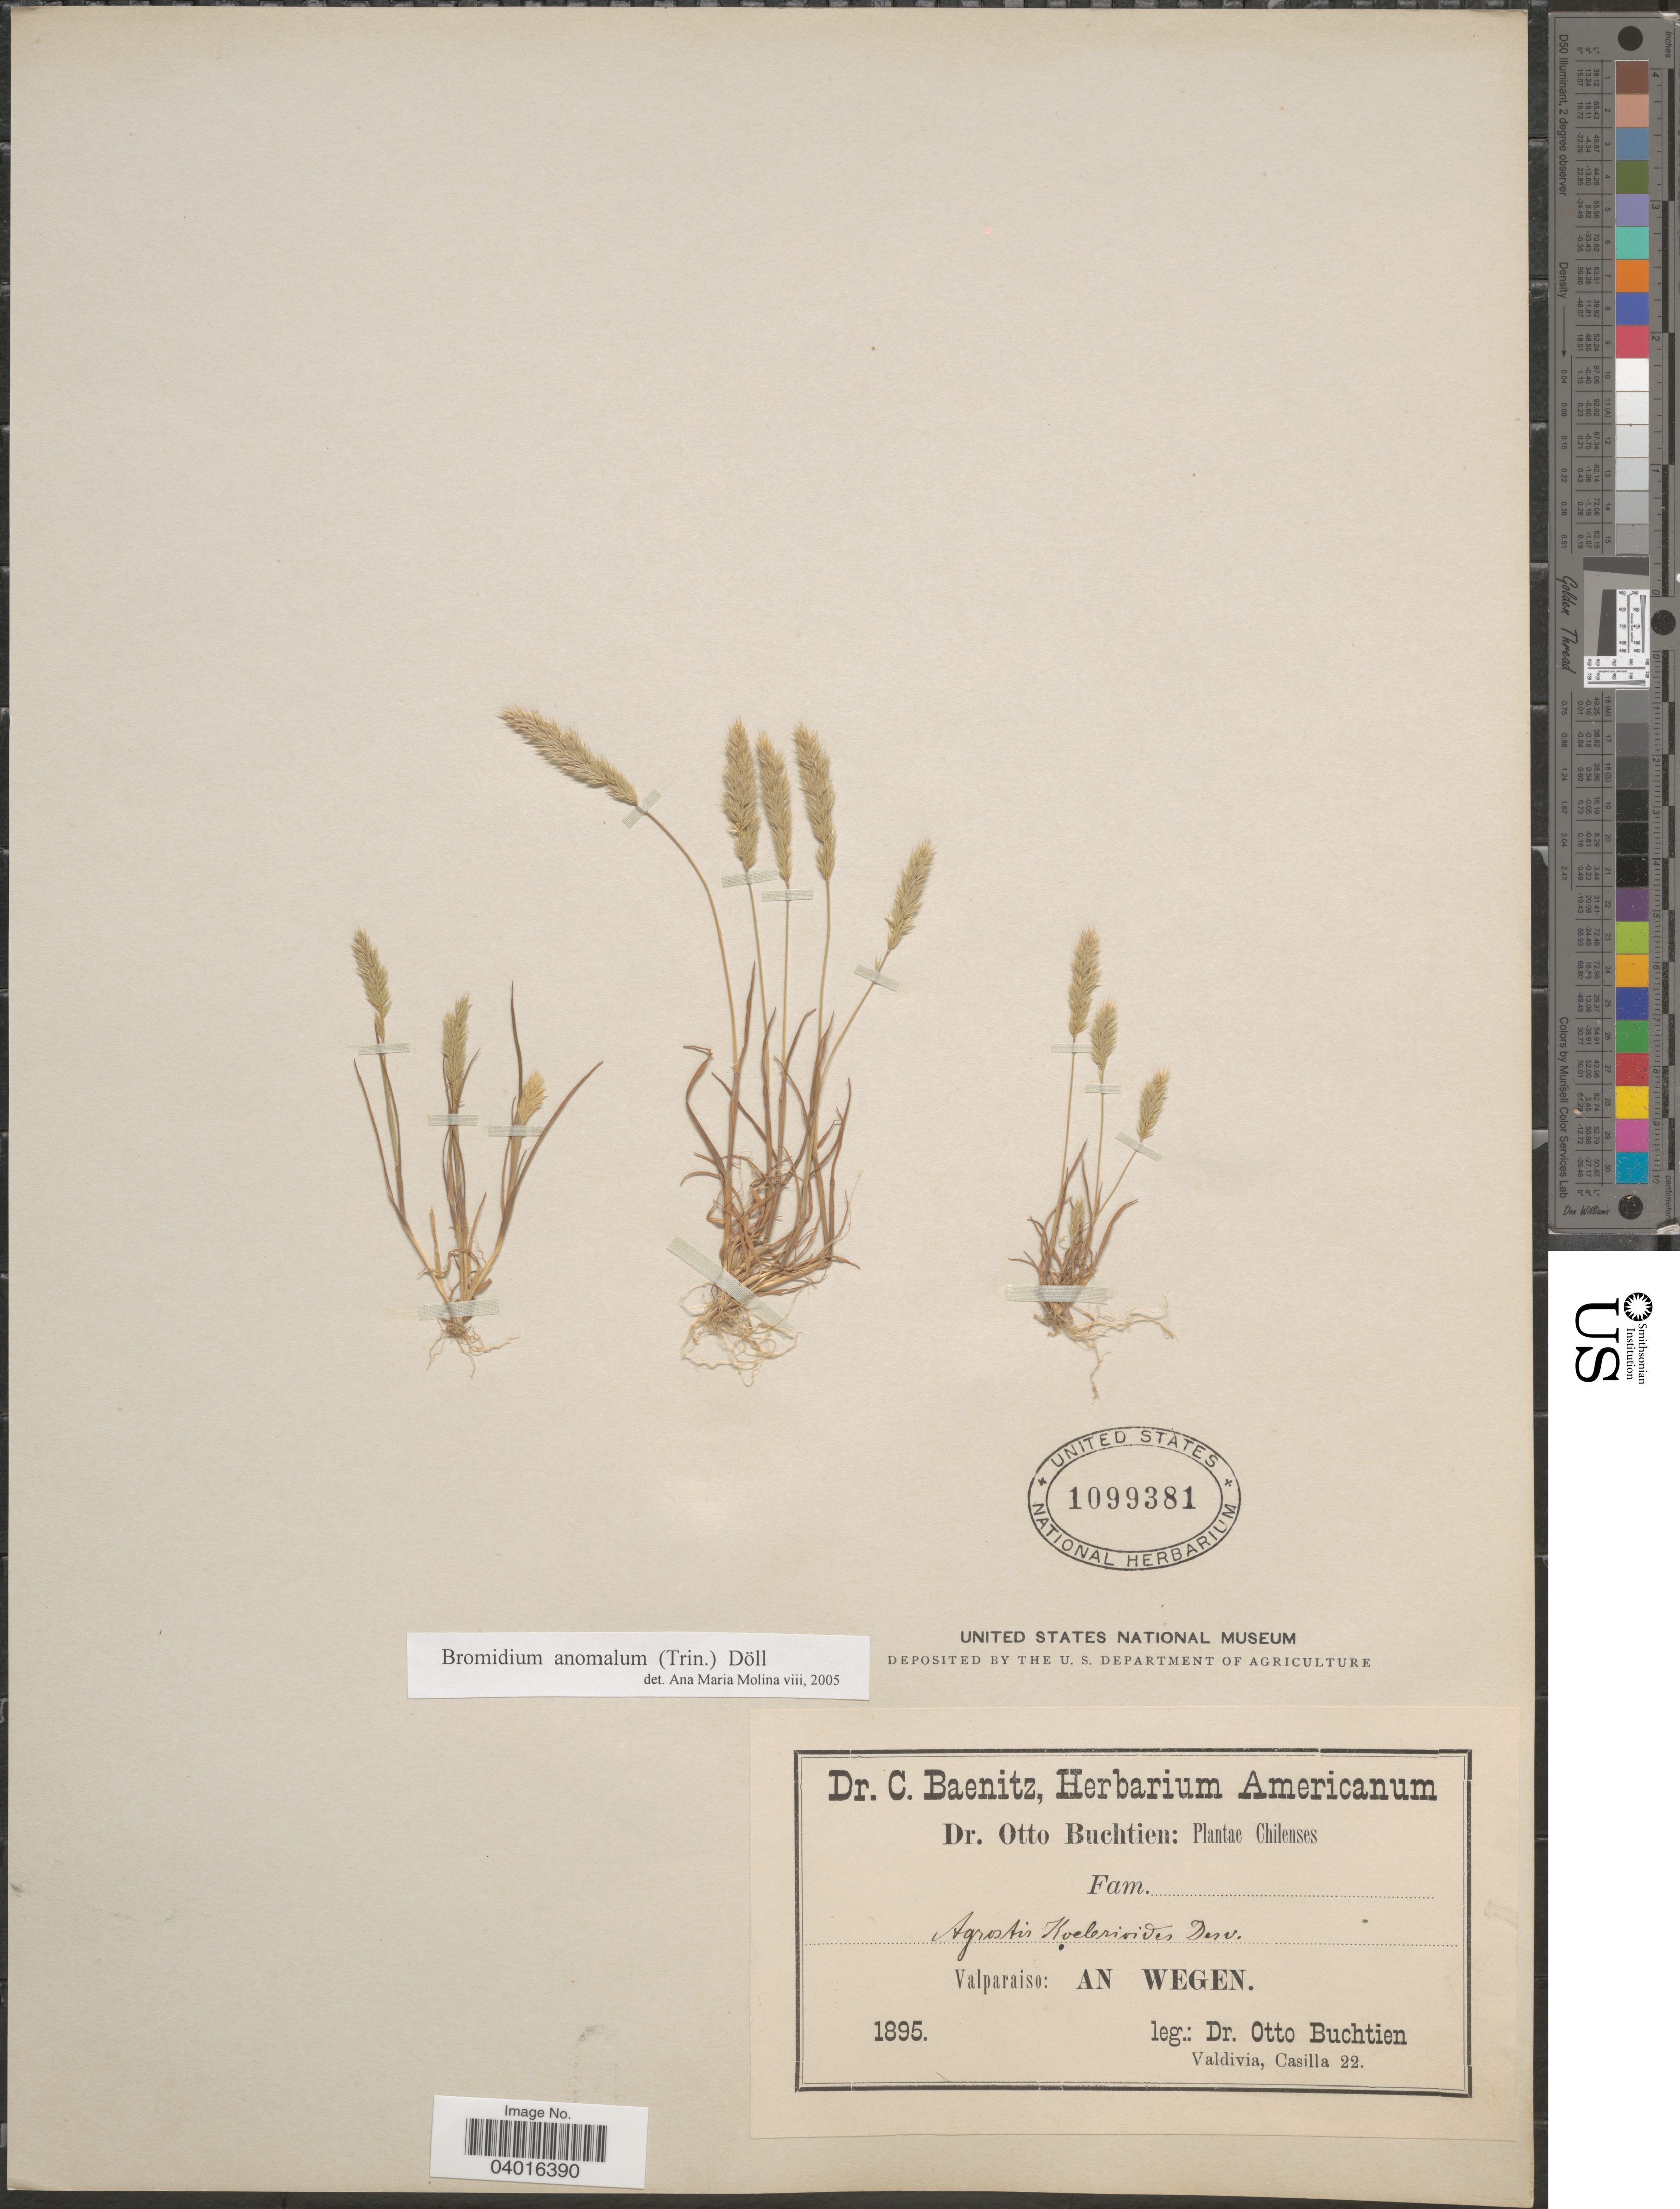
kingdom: Plantae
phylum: Tracheophyta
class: Liliopsida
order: Poales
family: Poaceae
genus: Bromidium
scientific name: Bromidium anomalum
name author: (Trin.) Döll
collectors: O. Buchtien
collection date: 1895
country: Chile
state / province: Valparaíso (V)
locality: An Wegen.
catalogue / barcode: US 1099381